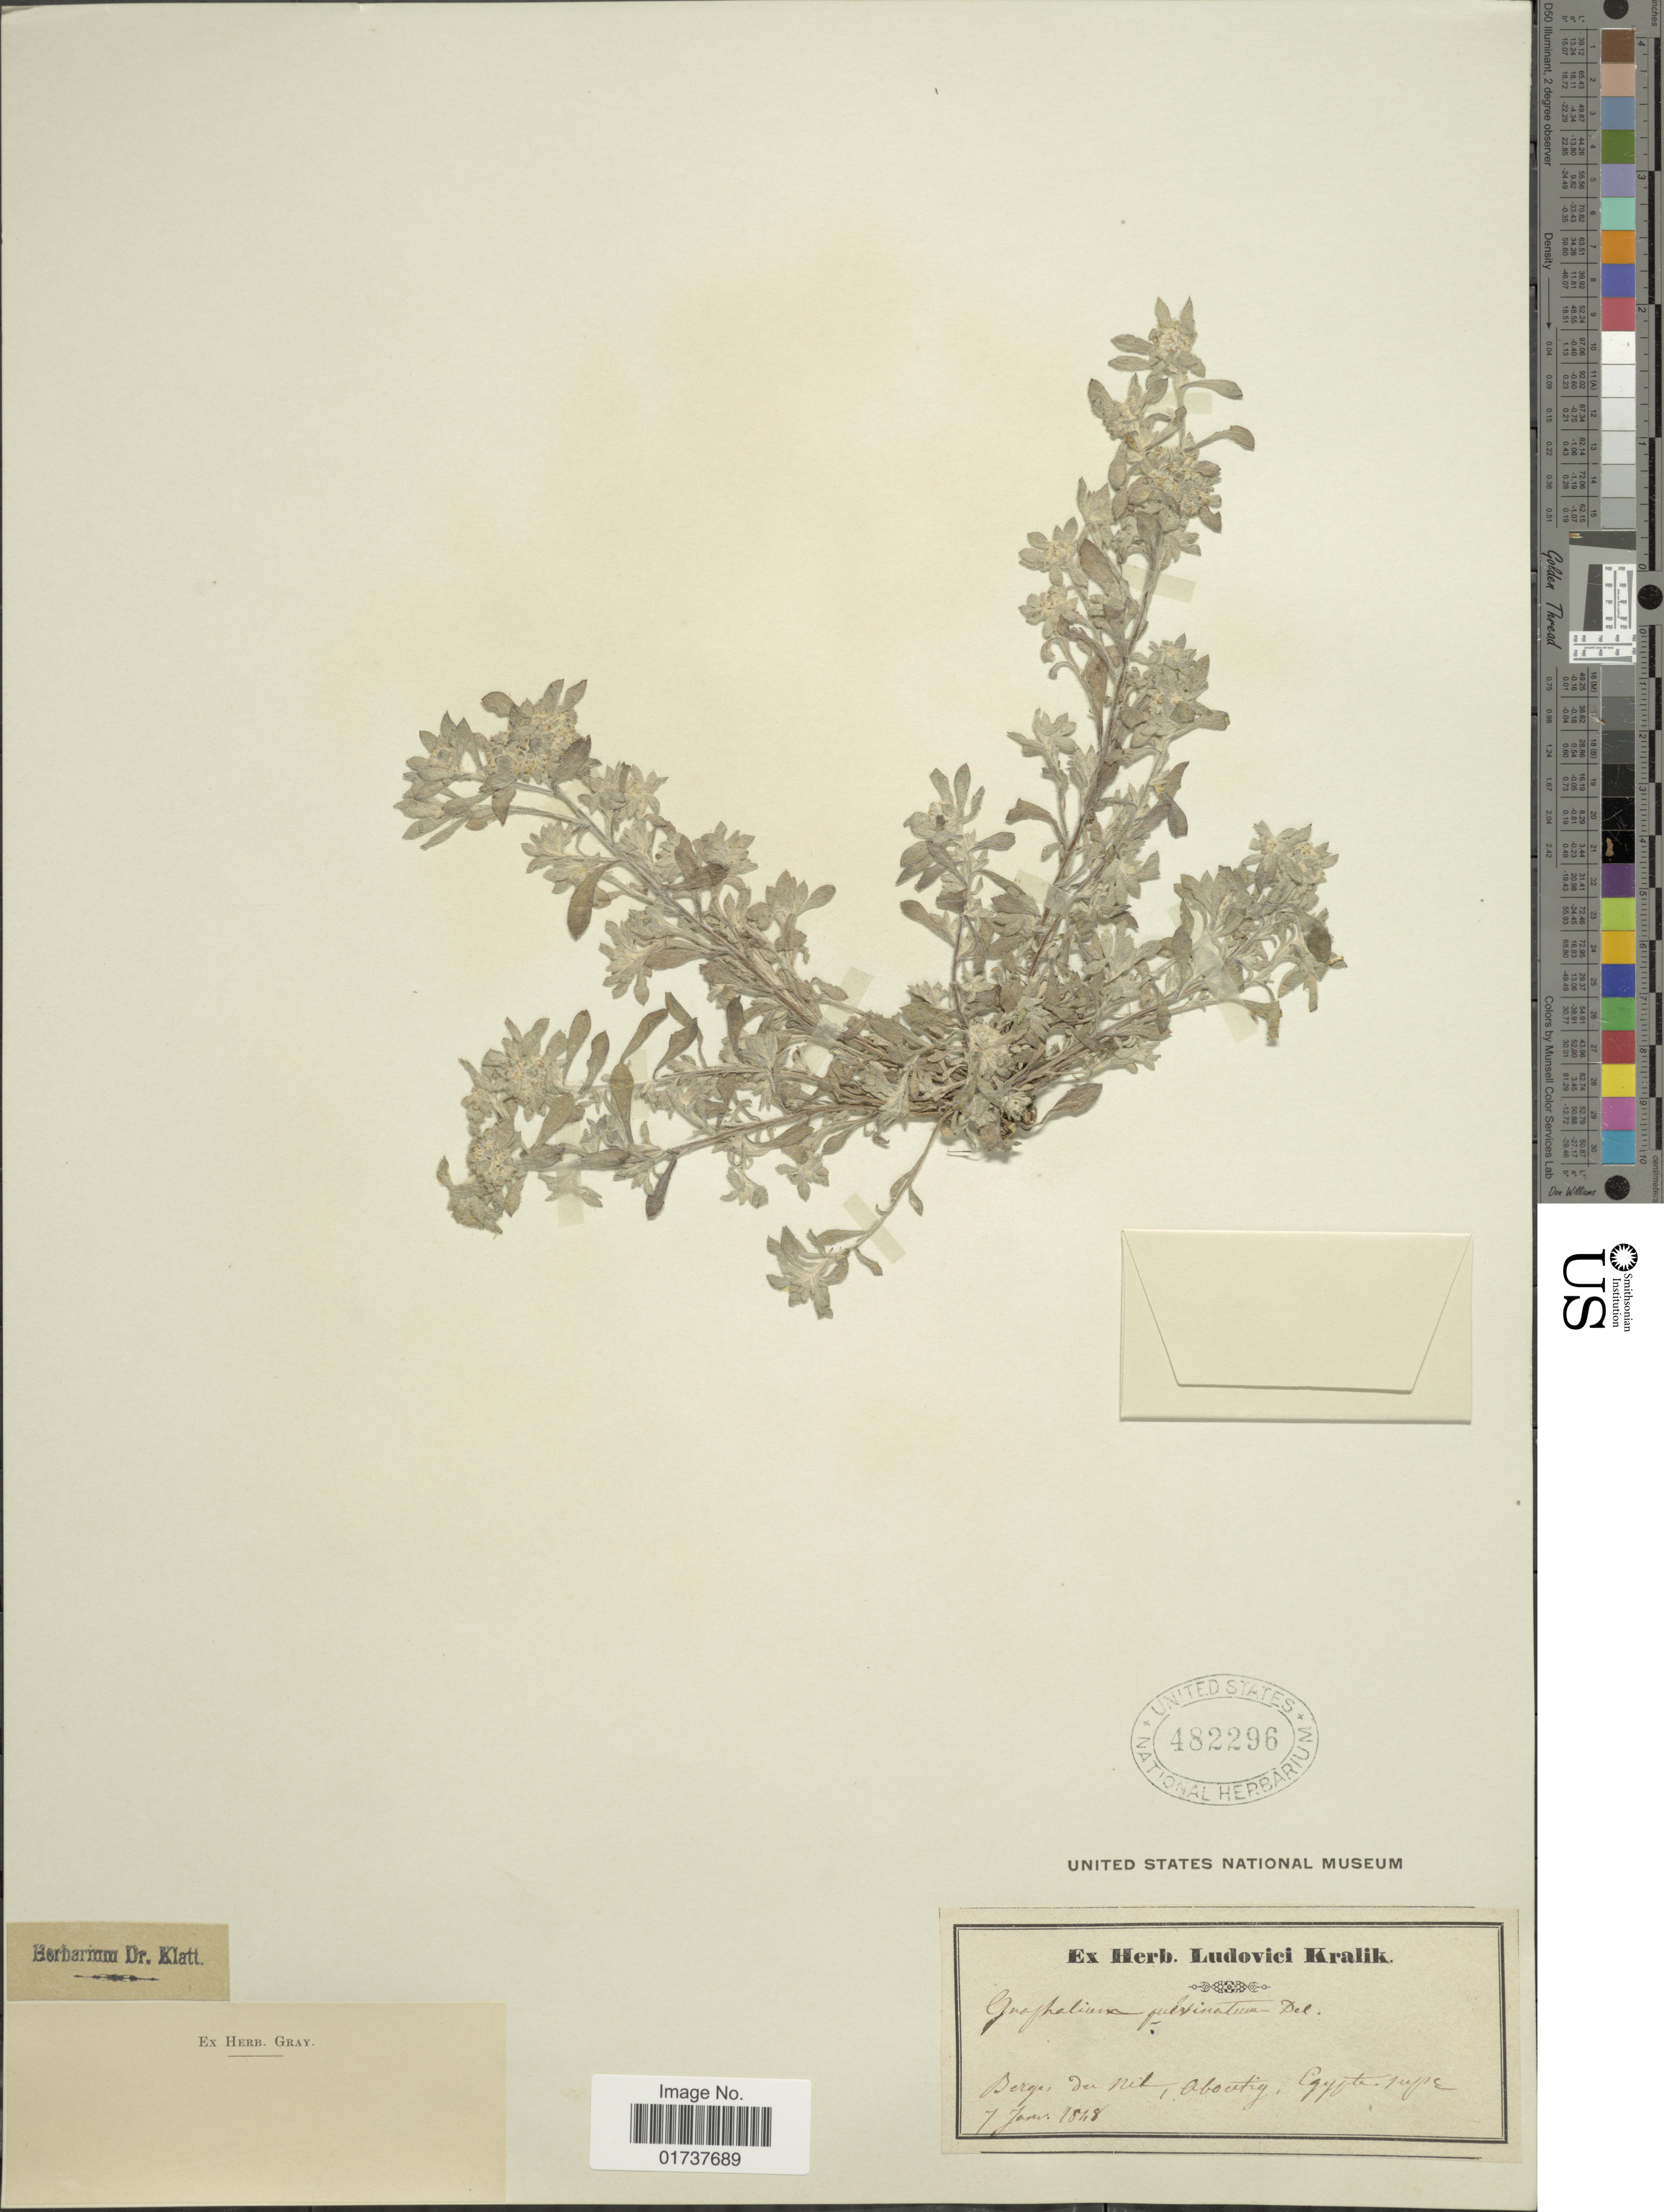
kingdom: Plantae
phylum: Tracheophyta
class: Magnoliopsida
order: Asterales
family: Asteraceae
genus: Gnaphalium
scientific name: Gnaphalium pulvinatum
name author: Delile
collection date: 1848-01-07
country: Egypt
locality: Berges du Nil, Aboutig, Egypte supe.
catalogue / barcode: US 482296